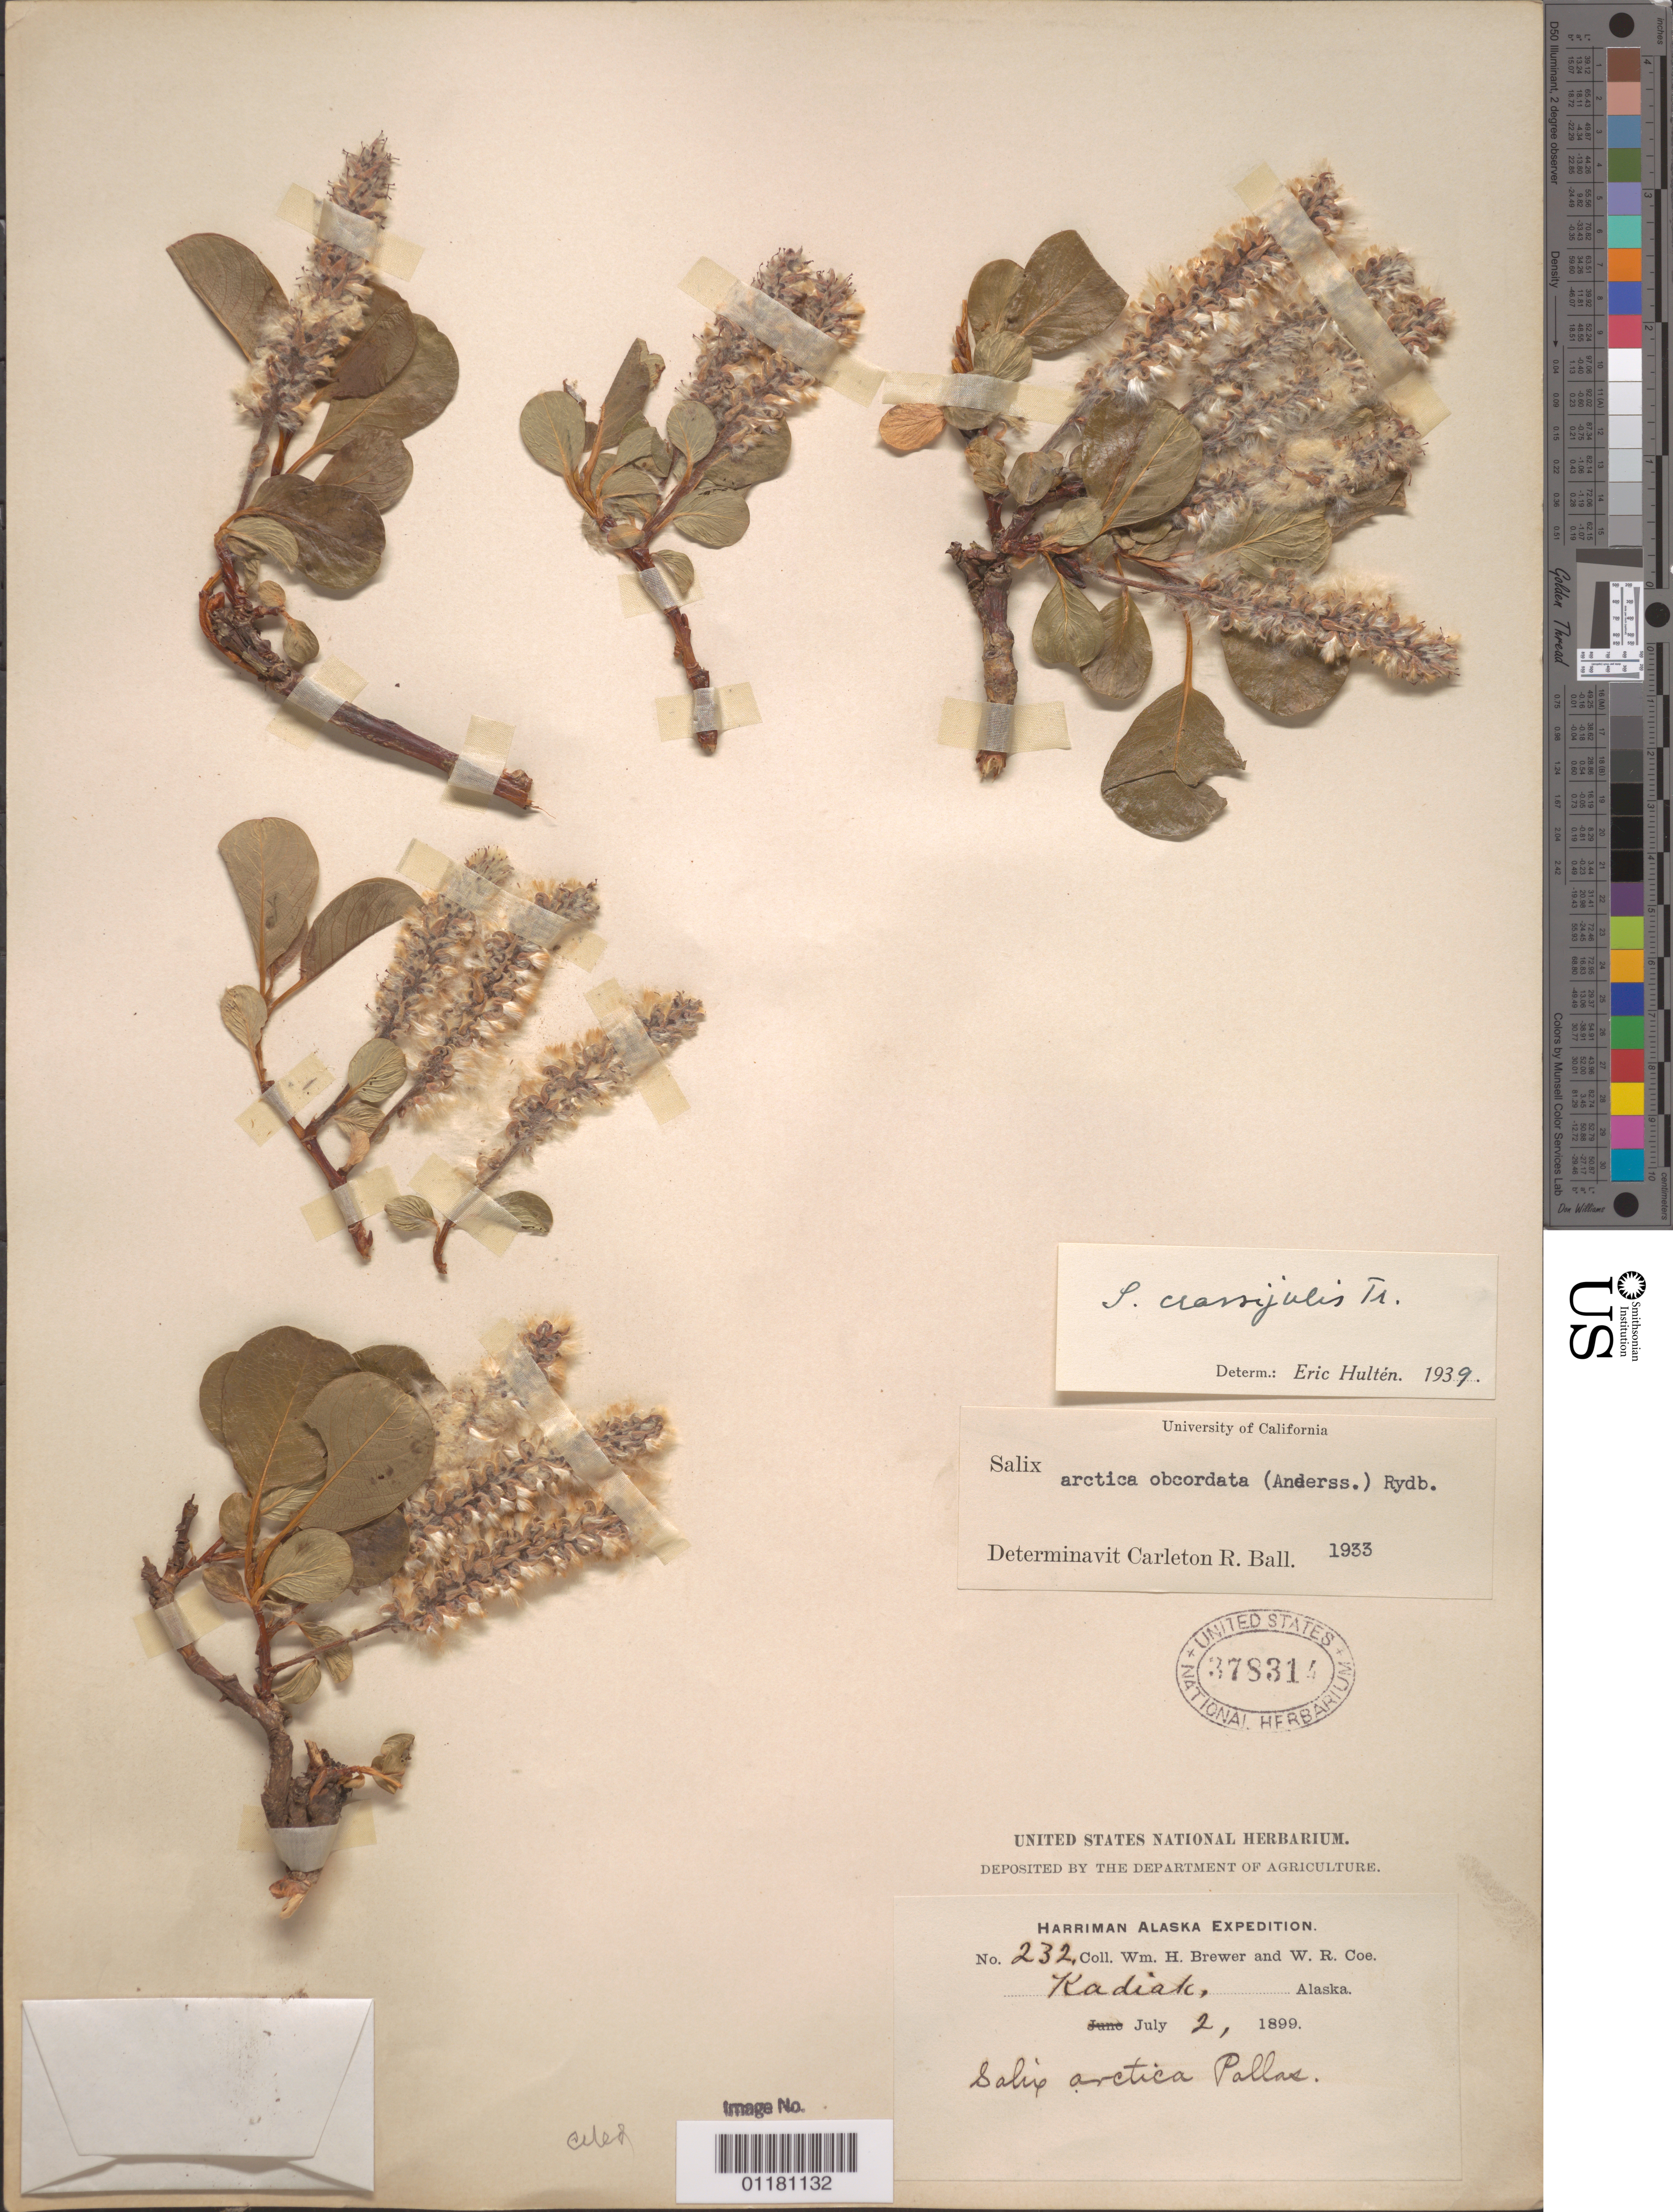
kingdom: Plantae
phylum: Tracheophyta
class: Magnoliopsida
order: Malpighiales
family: Salicaceae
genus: Salix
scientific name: Salix arctica var. obcordata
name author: (Andersson) Rydb.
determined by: Ball, C. R.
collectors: W. H. Brewer & W. Coe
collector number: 232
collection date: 1899-07-02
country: United States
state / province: Alaska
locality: Kadiak.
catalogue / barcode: US 378314